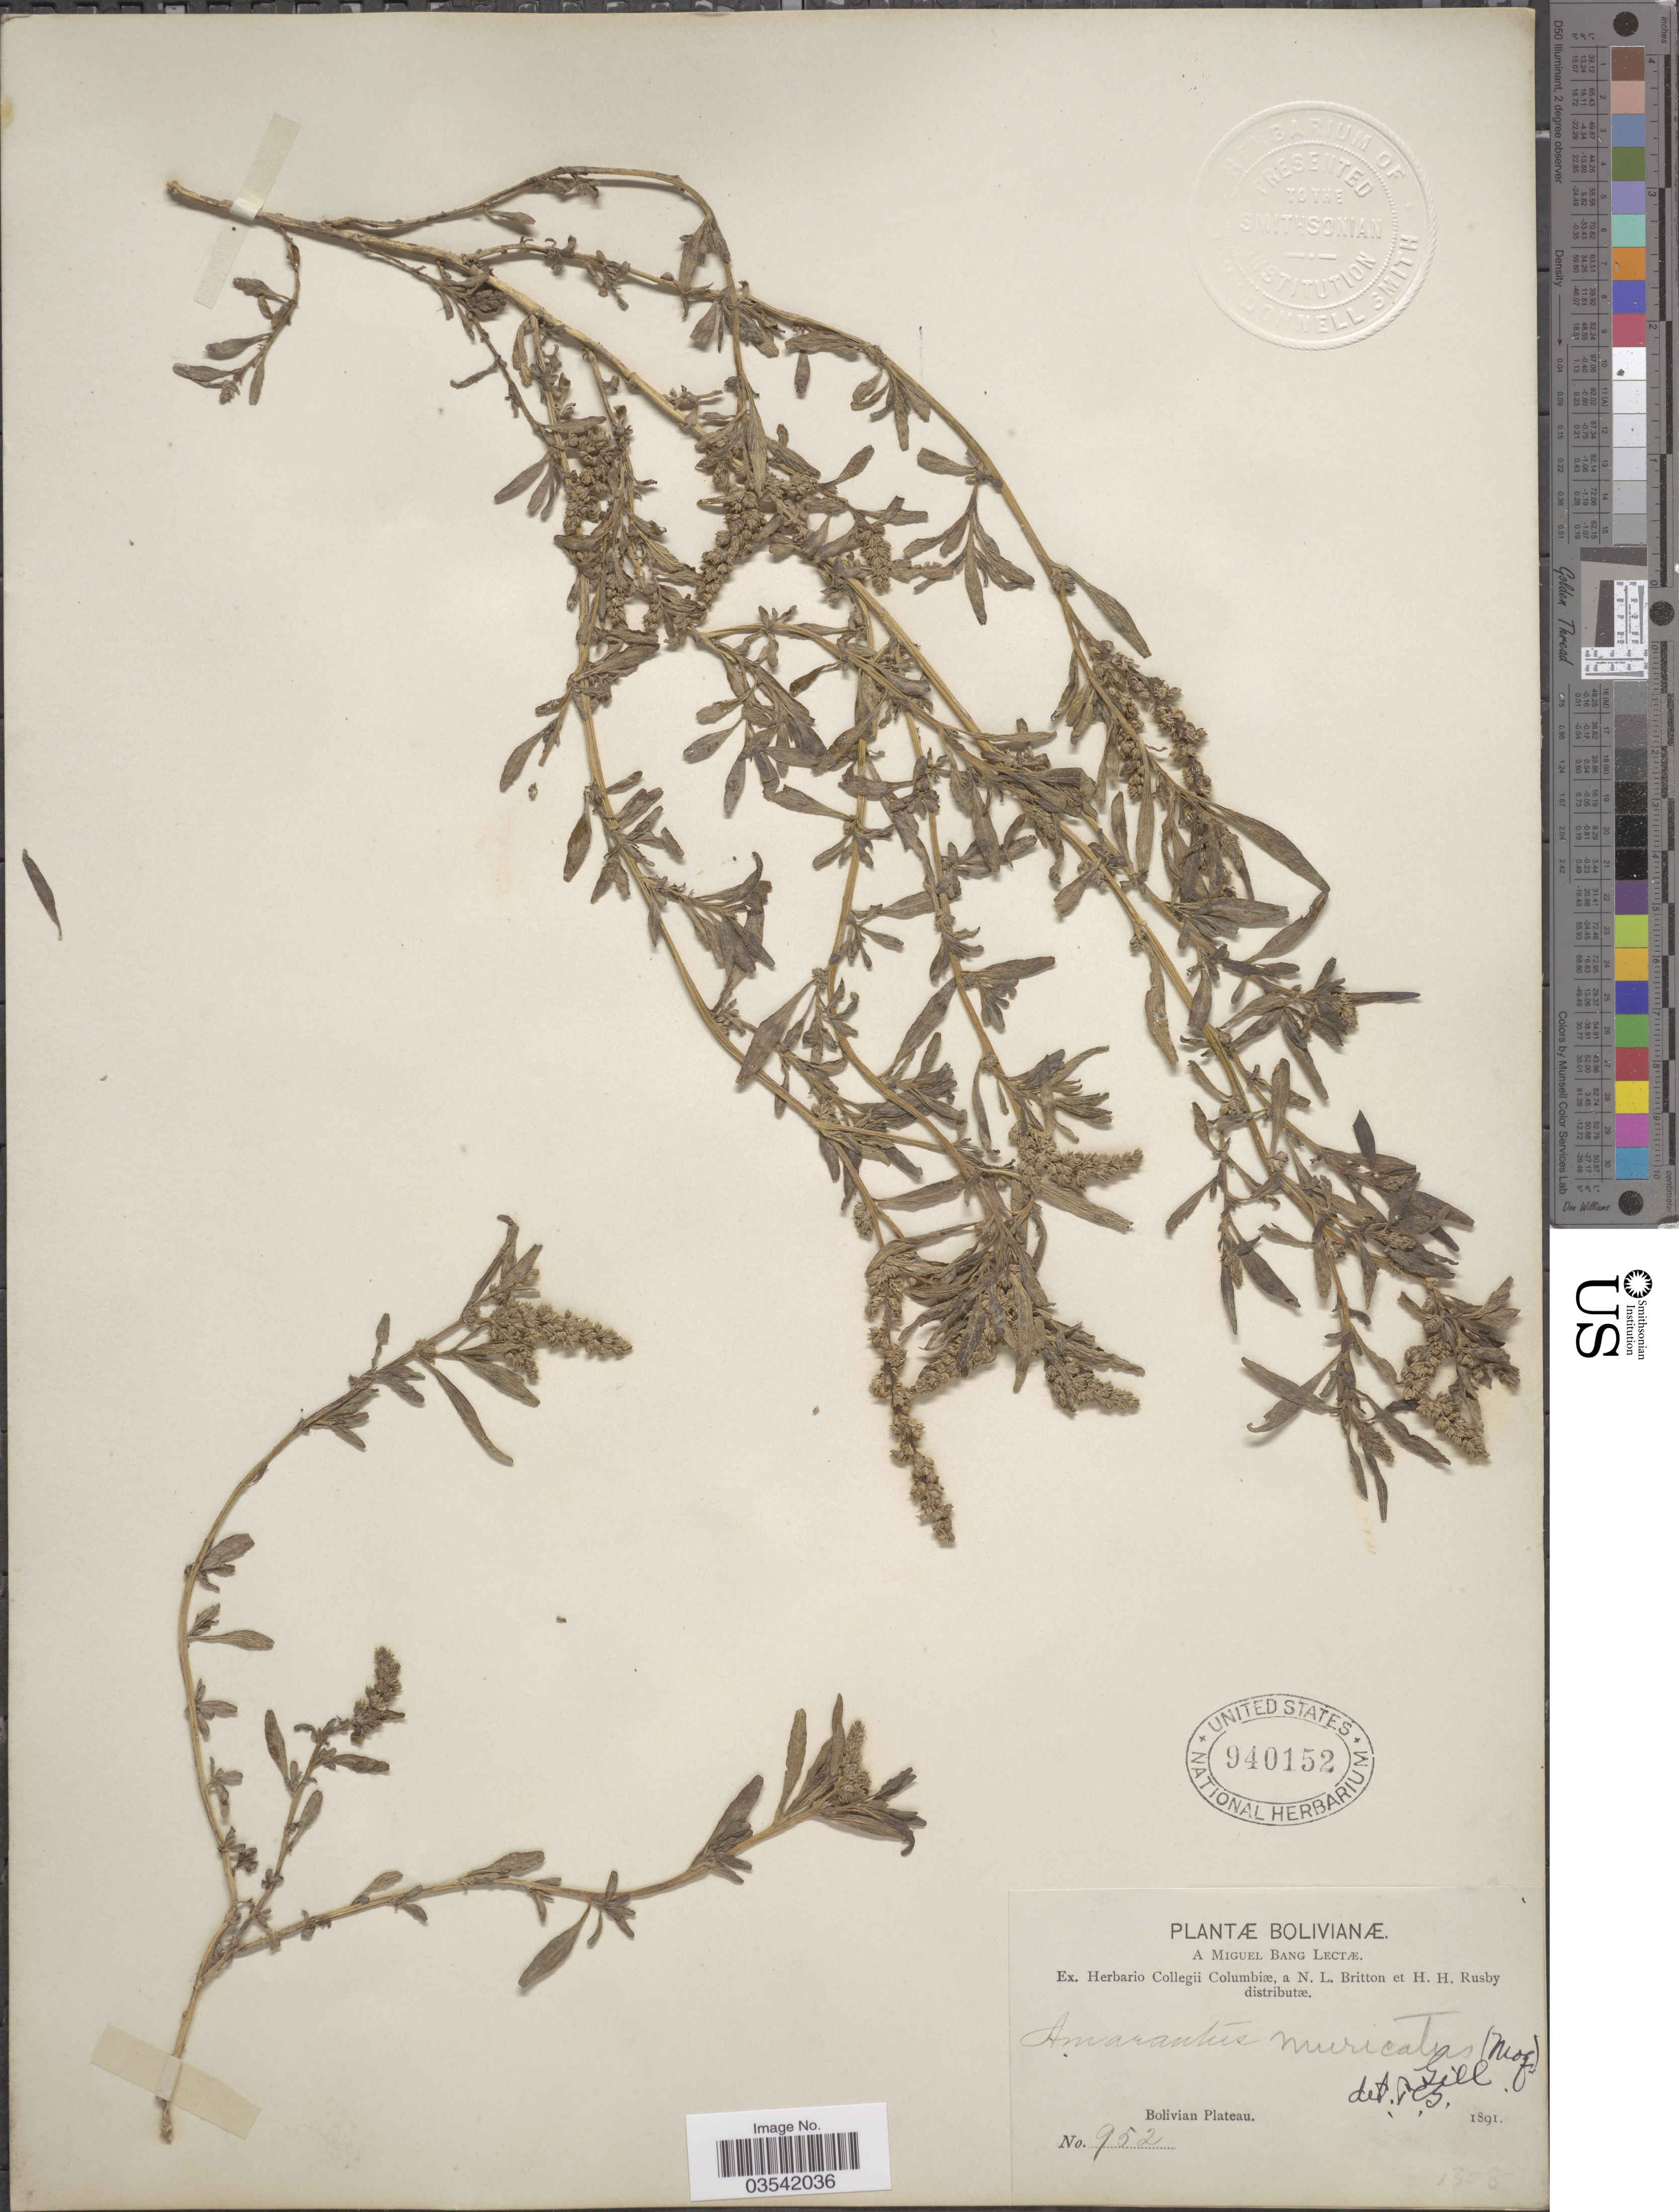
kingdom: Plantae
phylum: Tracheophyta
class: Magnoliopsida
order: Caryophyllales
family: Amaranthaceae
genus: Amaranthus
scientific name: Amaranthus muricatus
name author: (Moq.) Hieron.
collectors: M. Bang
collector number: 952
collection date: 1891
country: Bolivia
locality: Bolivian Plateau.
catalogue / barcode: US 940152